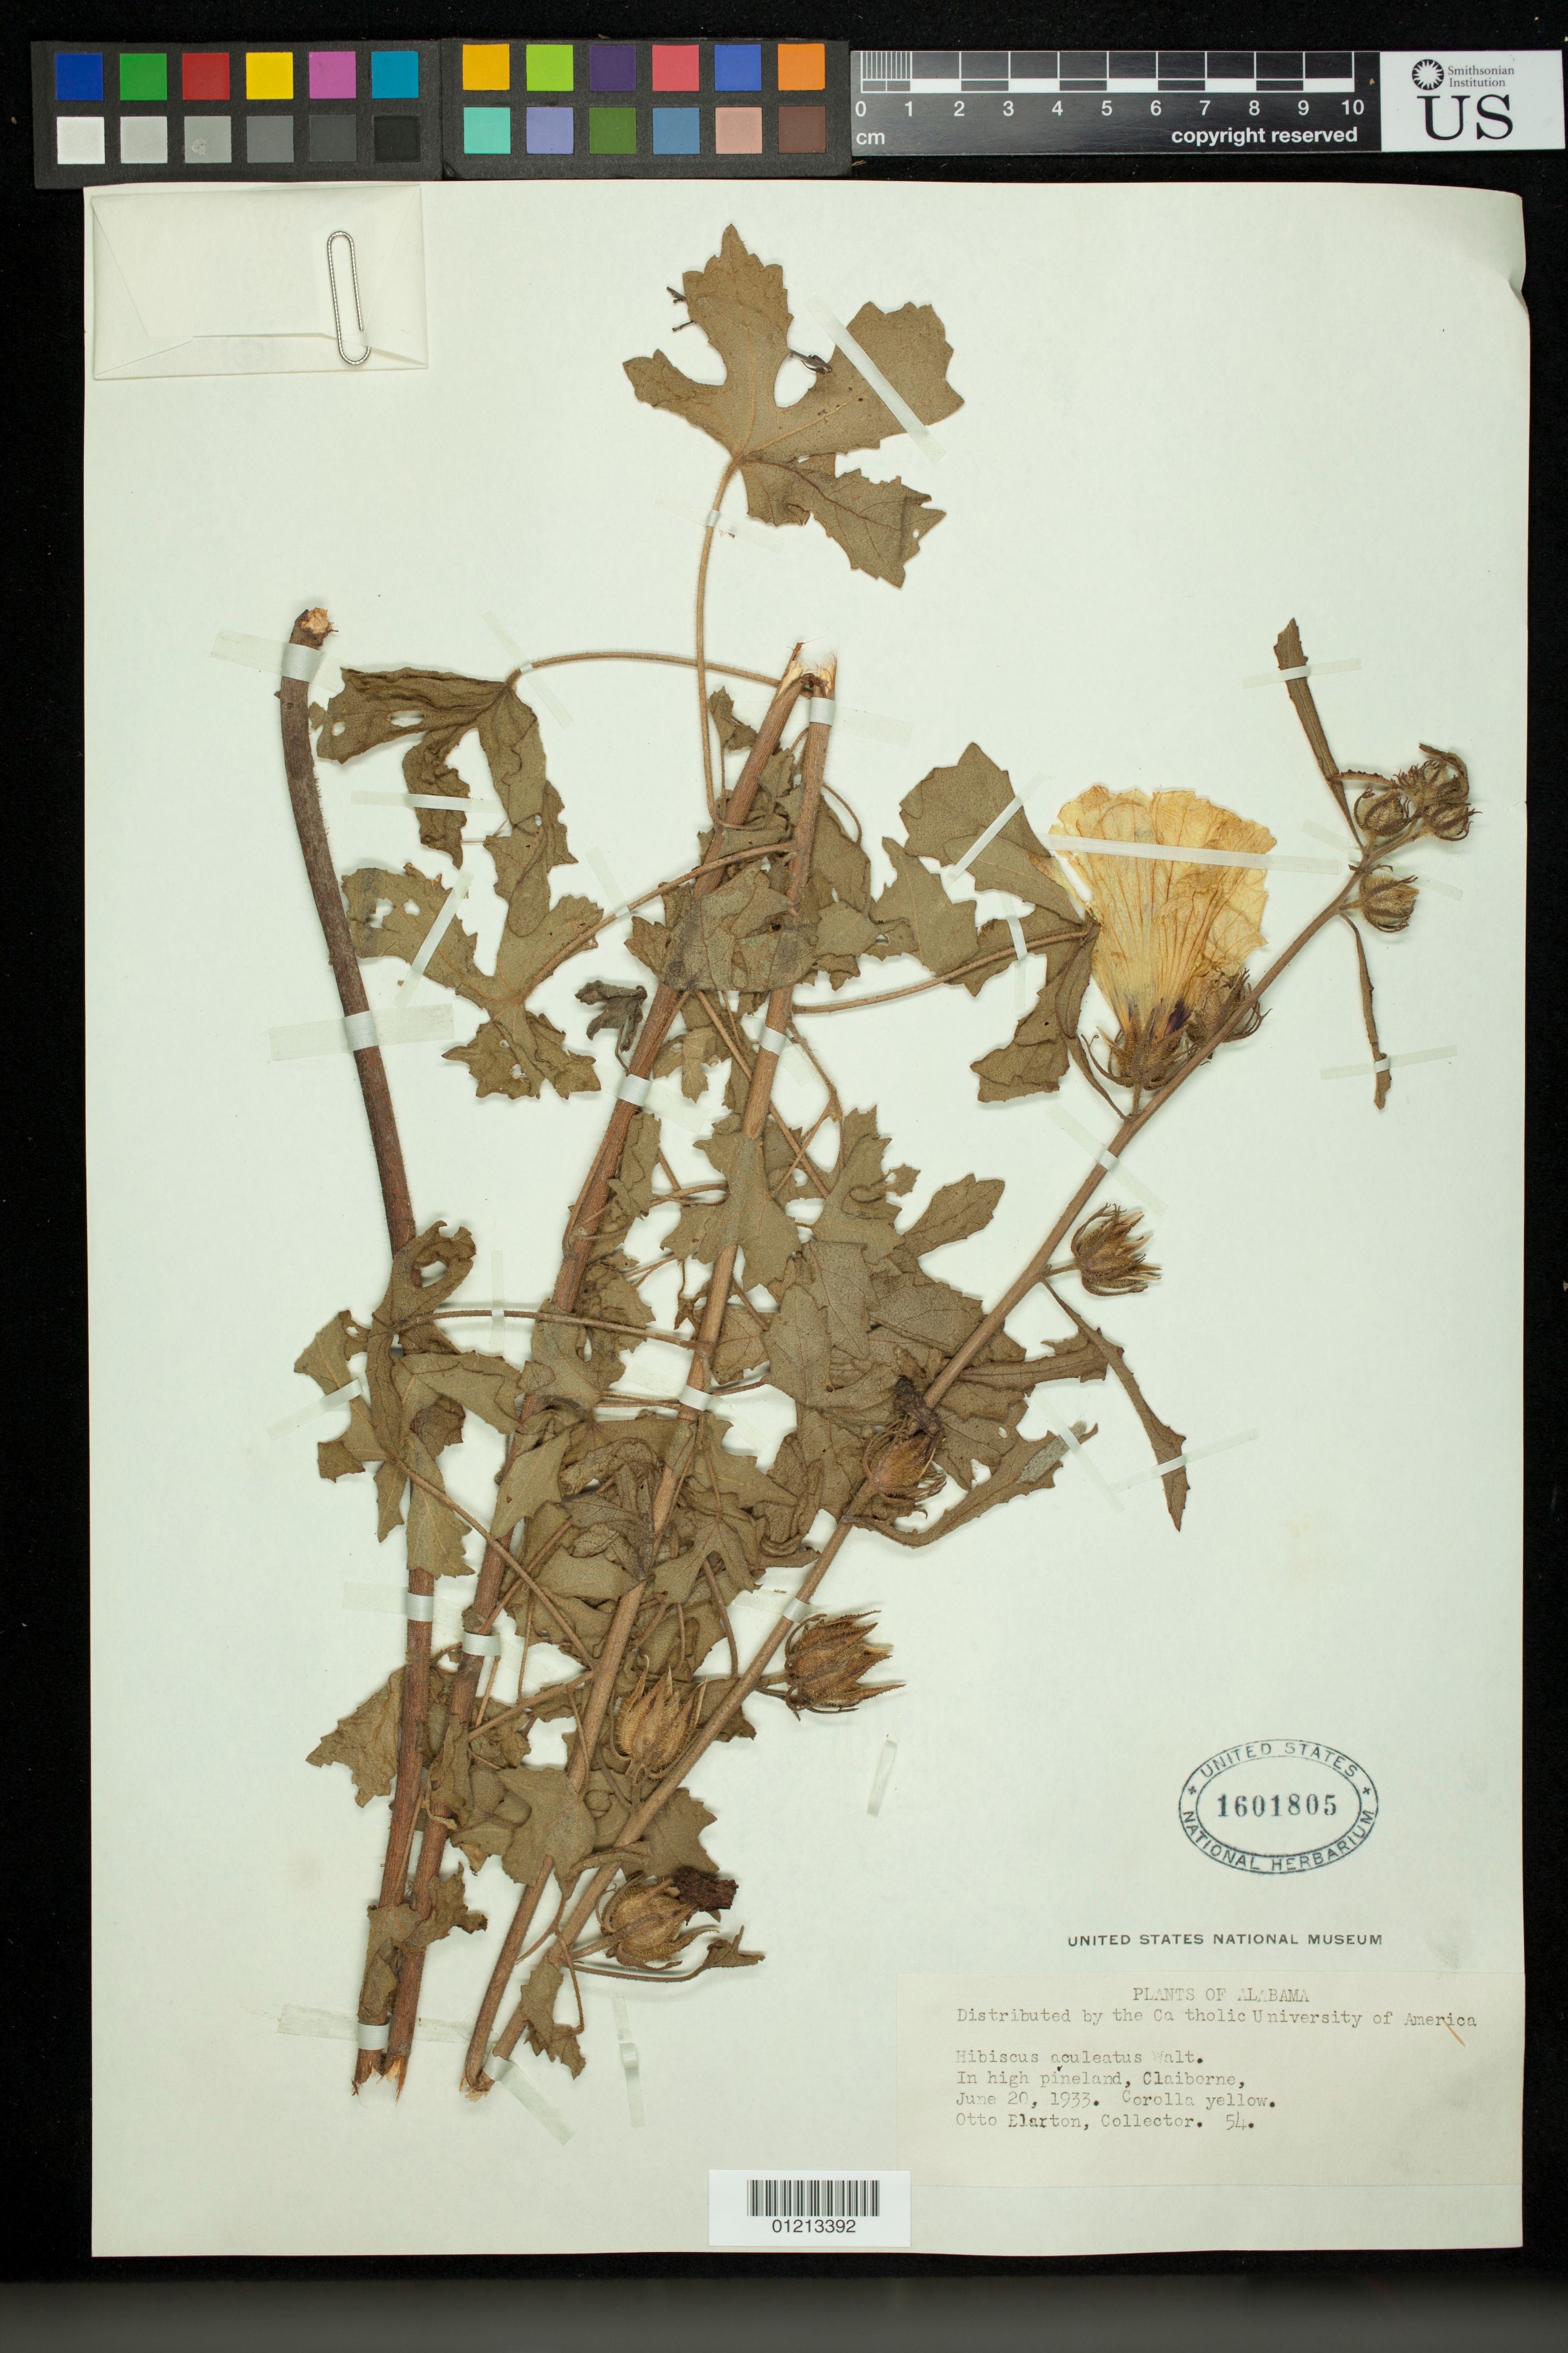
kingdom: Plantae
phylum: Tracheophyta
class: Magnoliopsida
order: Malvales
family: Malvaceae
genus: Sabdariffa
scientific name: Sabdariffa aculeata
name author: (Walter) M.M. Hanes & R.L. Barrett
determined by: Dorr, Laurence J., Curator (BOT), Smithsonian Institution - National Museum of Natural History (UNITED STATES)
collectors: O. Blanton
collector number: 54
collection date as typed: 20 Jun 1933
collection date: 1933-06-20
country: United States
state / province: Alabama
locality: In high pineland, Claiborne.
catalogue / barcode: US 1601805